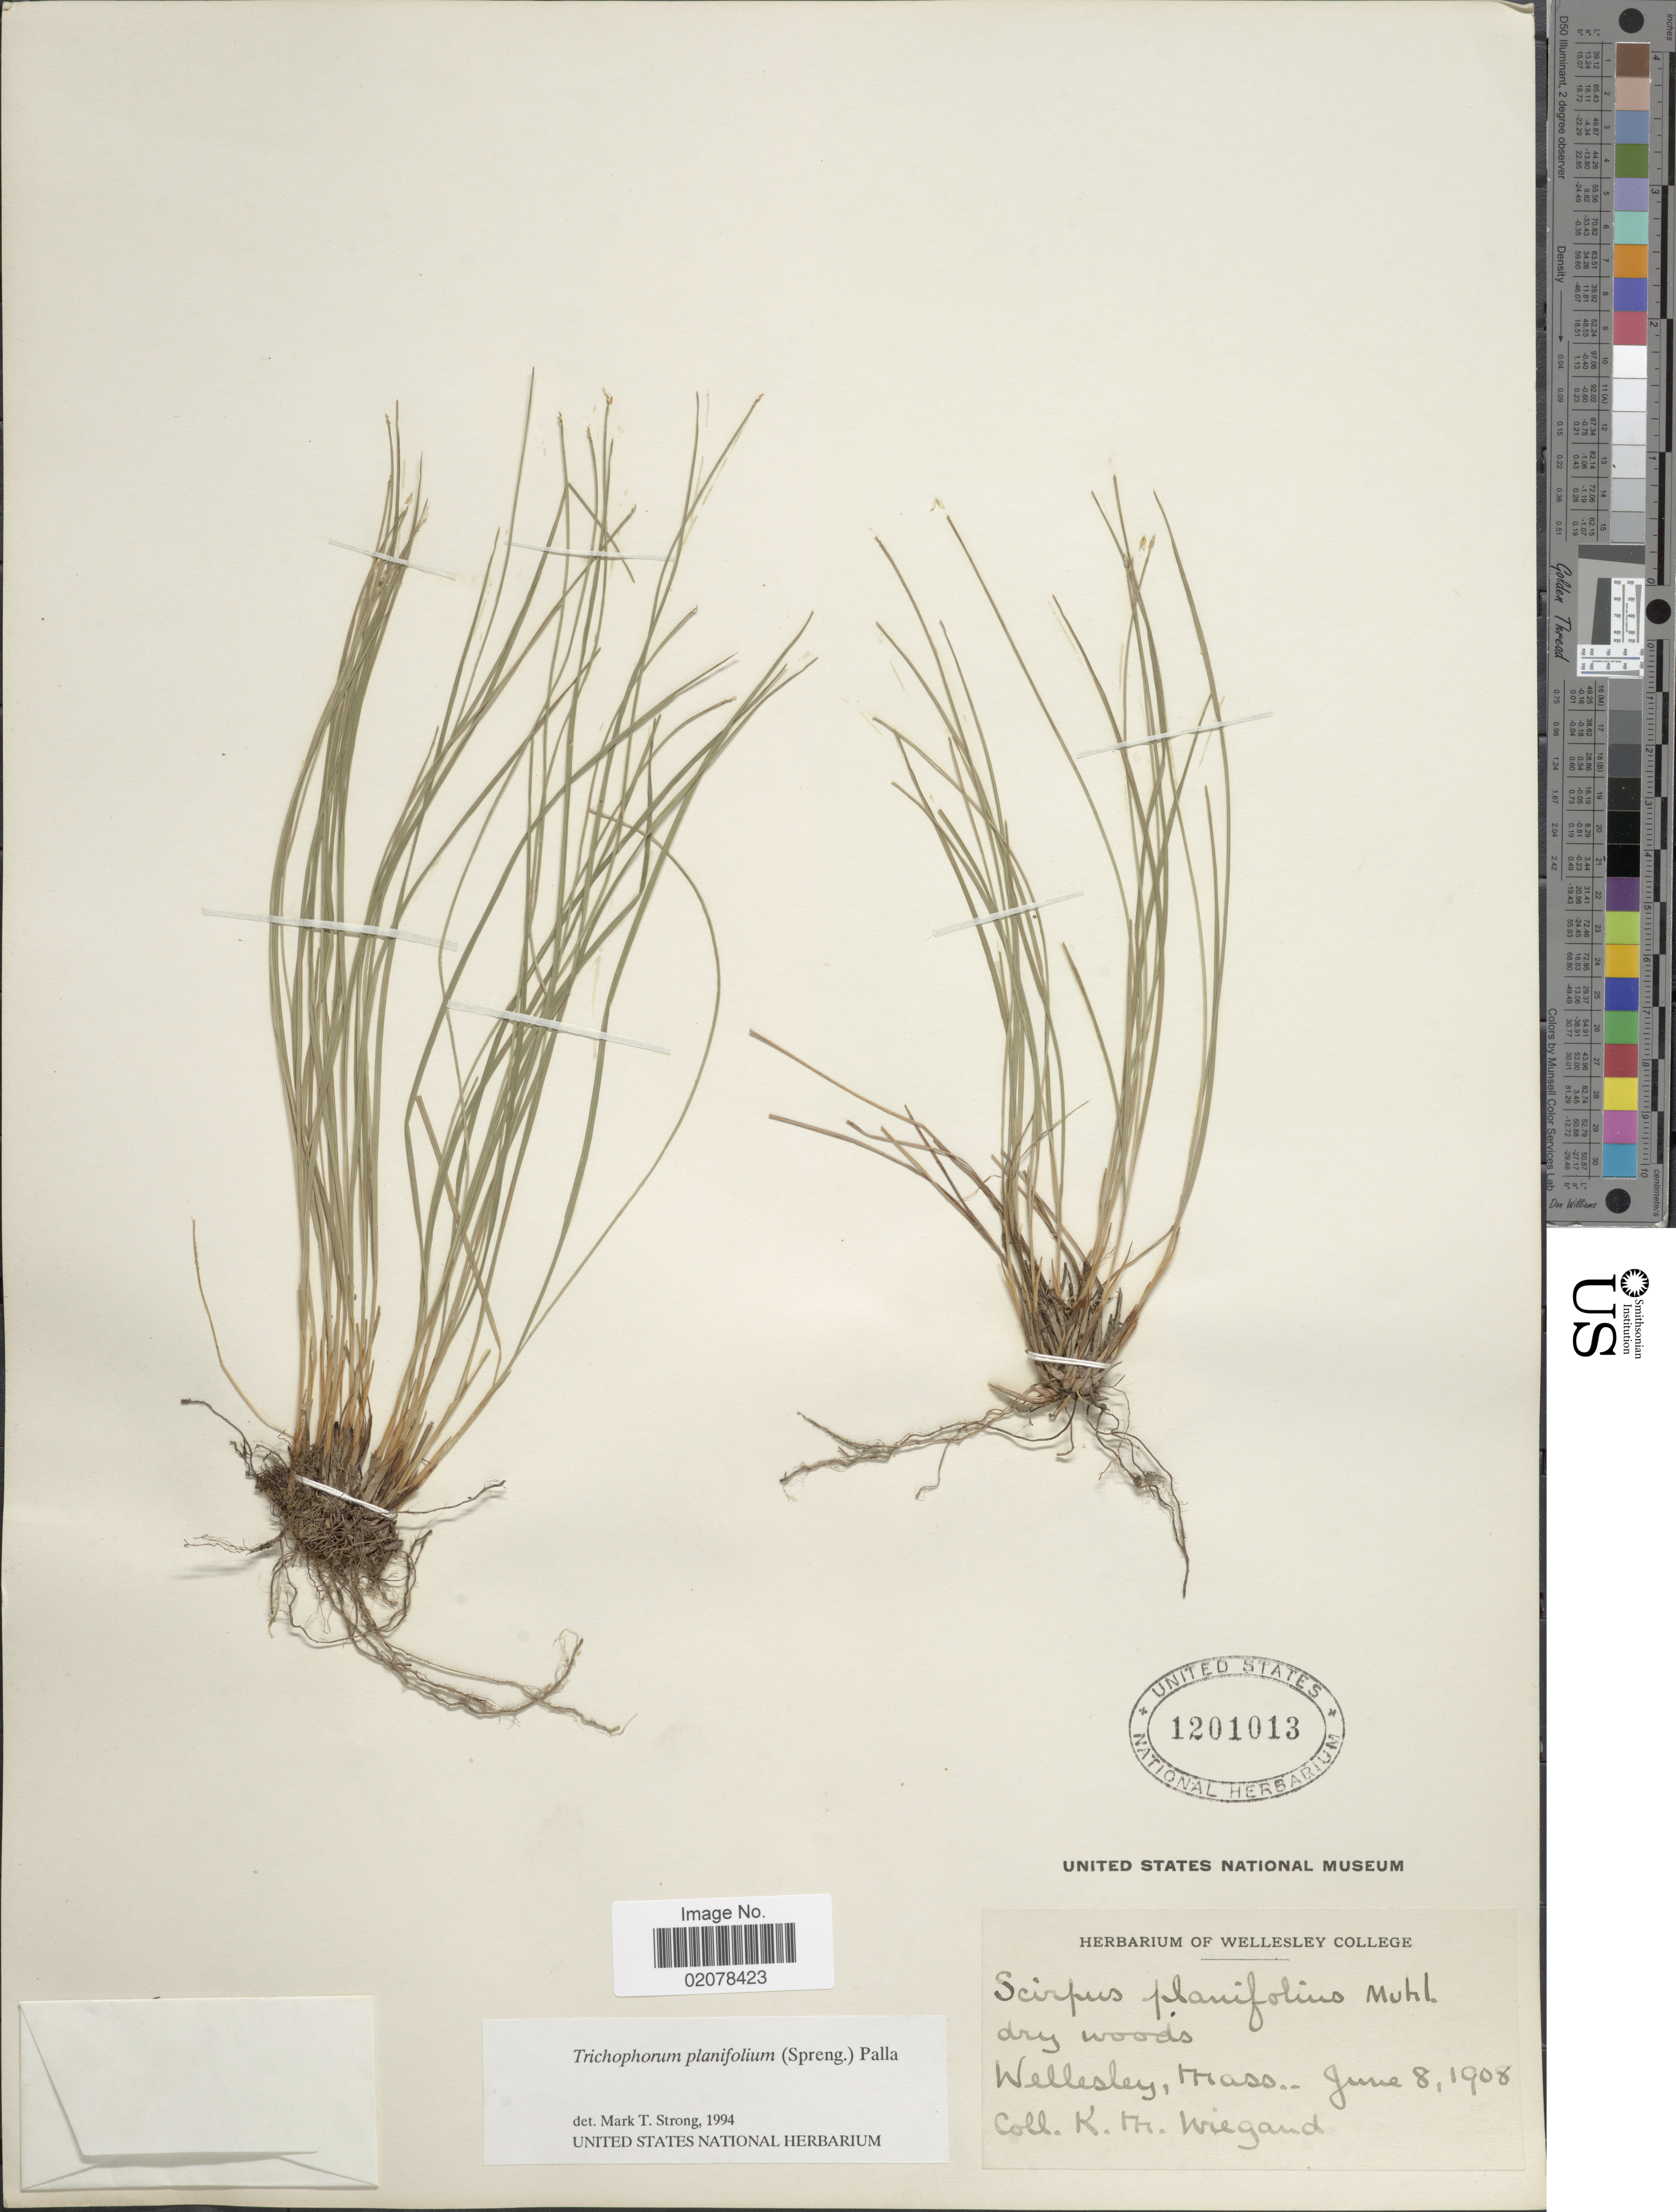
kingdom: Plantae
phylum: Tracheophyta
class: Liliopsida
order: Poales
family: Cyperaceae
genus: Trichophorum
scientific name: Trichophorum planifolium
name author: (Spreng.) Palla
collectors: K. M. Wiegand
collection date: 1908-06-08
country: United States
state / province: Massachusetts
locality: Wellesly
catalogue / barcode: US 1201013